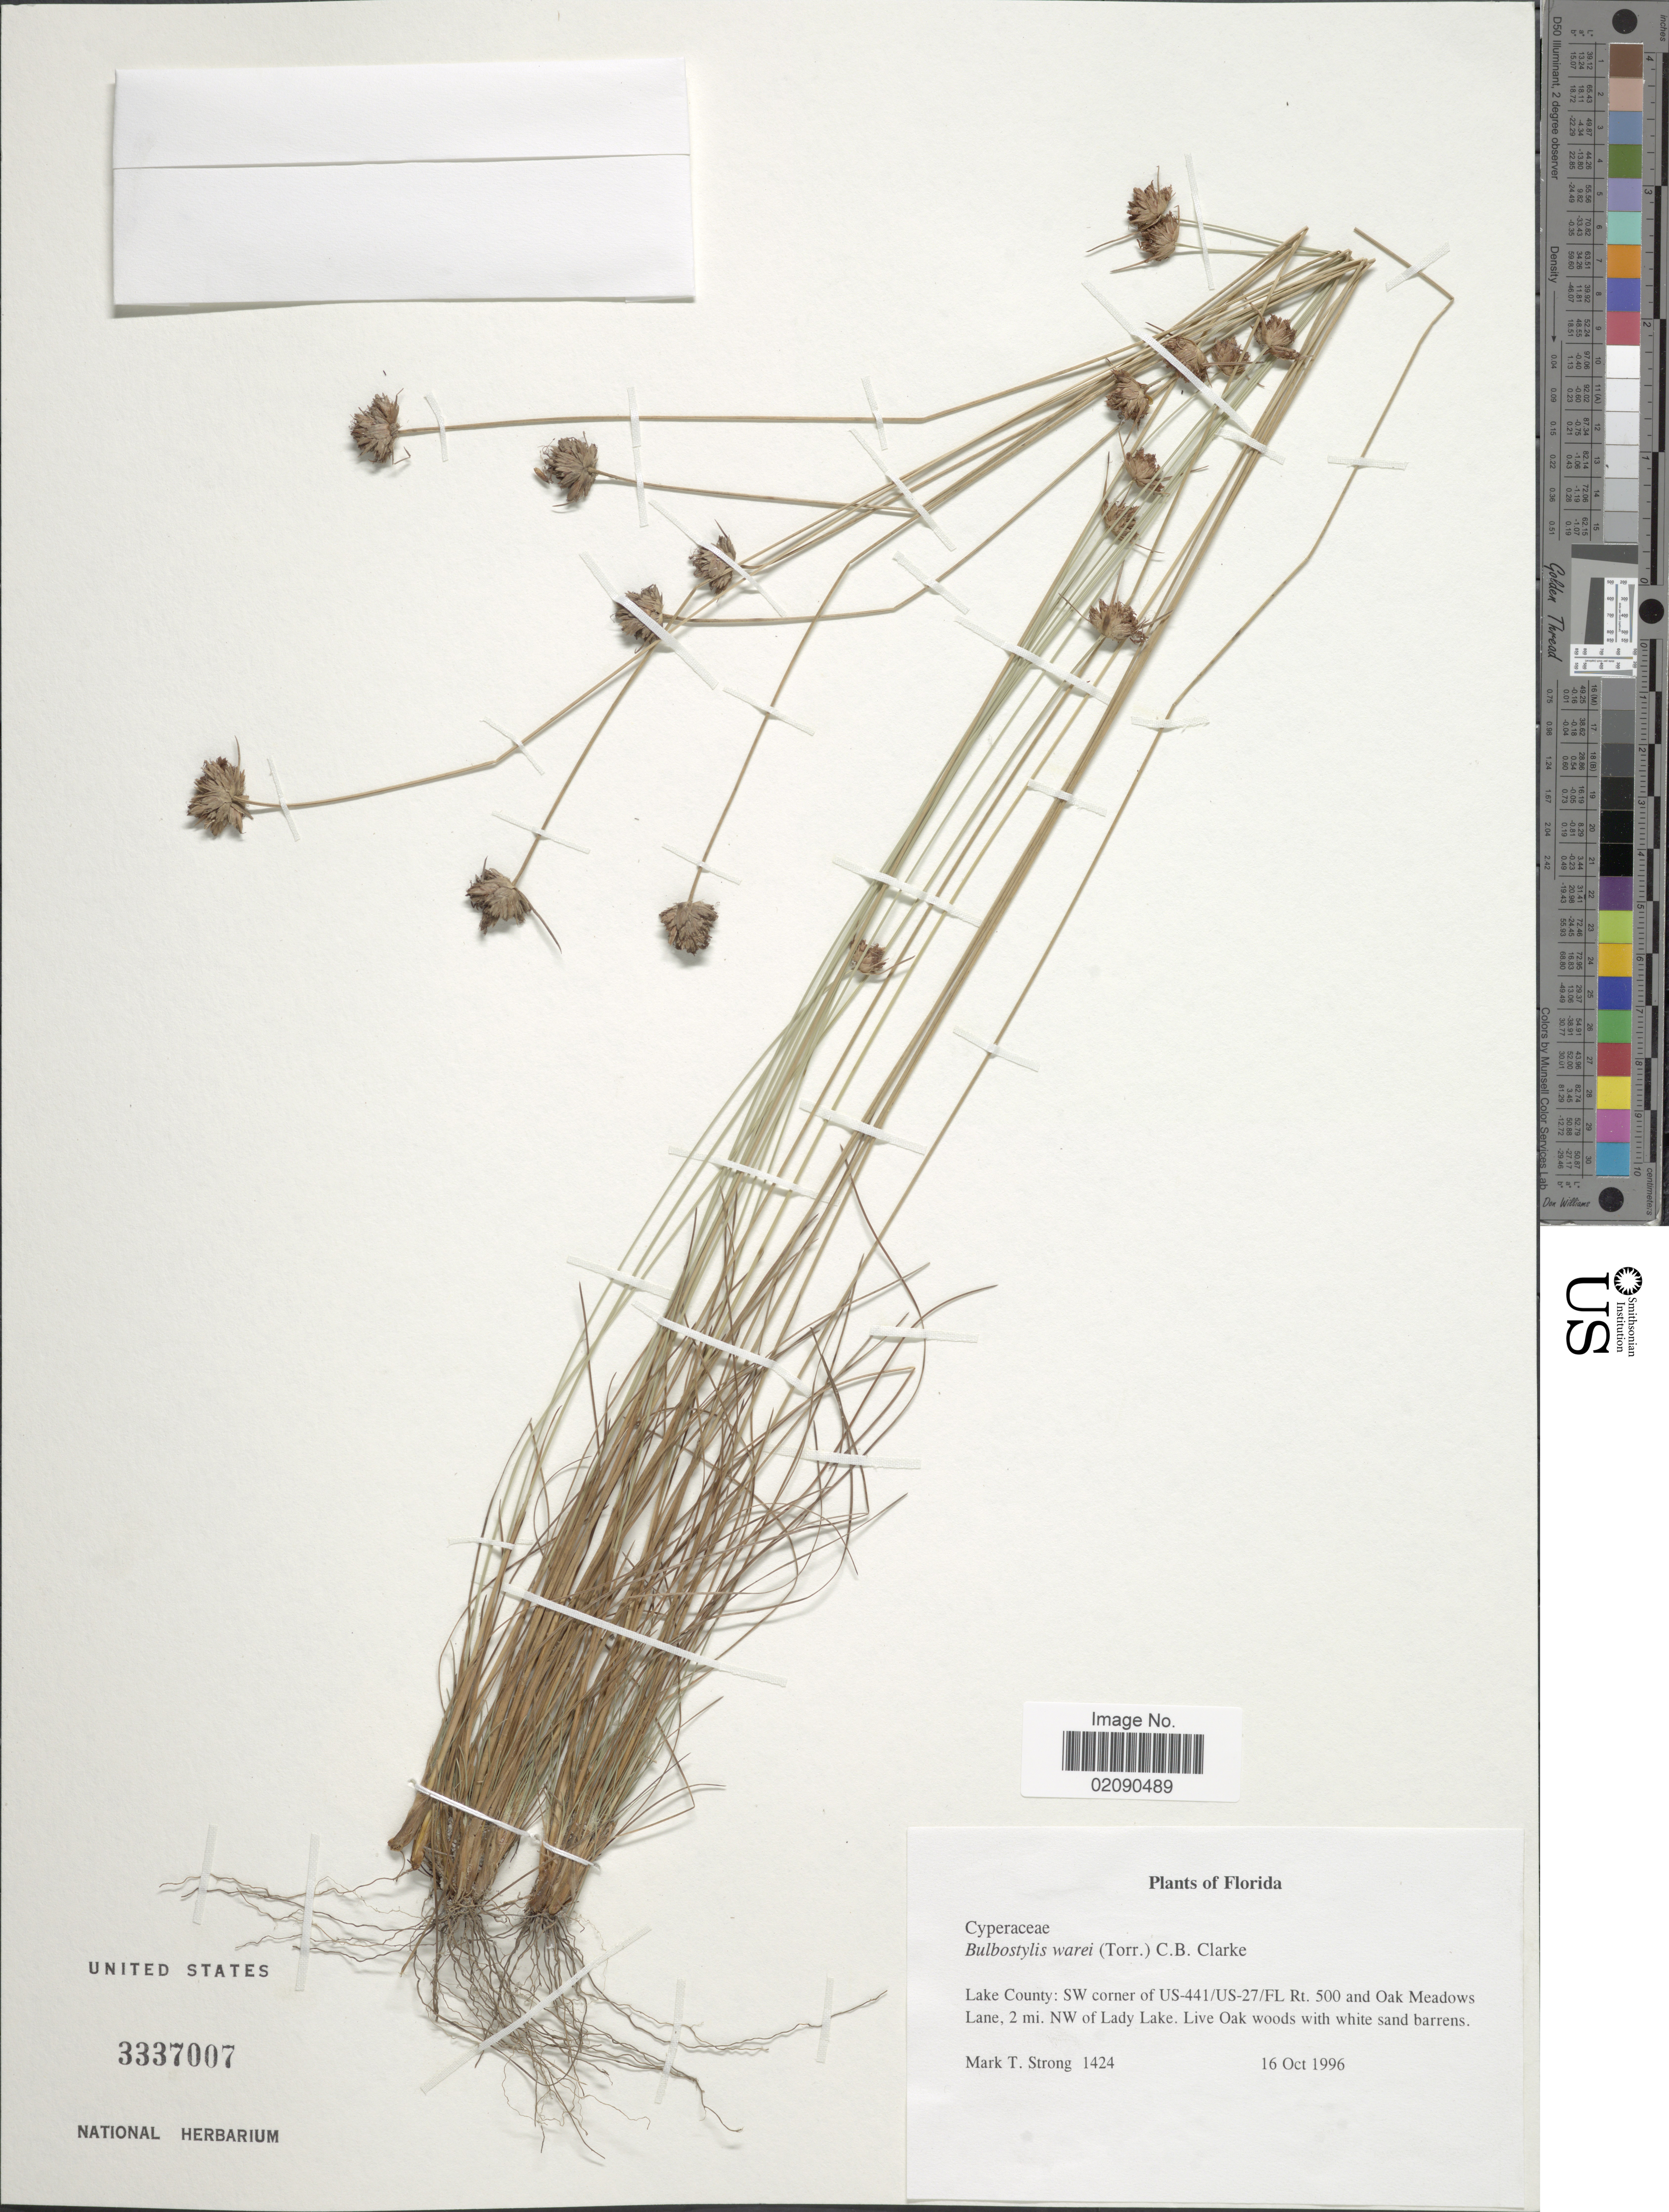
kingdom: Plantae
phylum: Tracheophyta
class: Liliopsida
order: Poales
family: Cyperaceae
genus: Bulbostylis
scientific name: Bulbostylis warei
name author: (Torr.) C.B. Clarke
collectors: M. T. Strong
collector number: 1424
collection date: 1996-10-16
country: United States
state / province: Florida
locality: Lake County: SW corner of US-441/US-27/Fl Rt. 500 and Oak Meadows lane, 2 mi NW of Lady Lake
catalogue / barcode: US 3337007